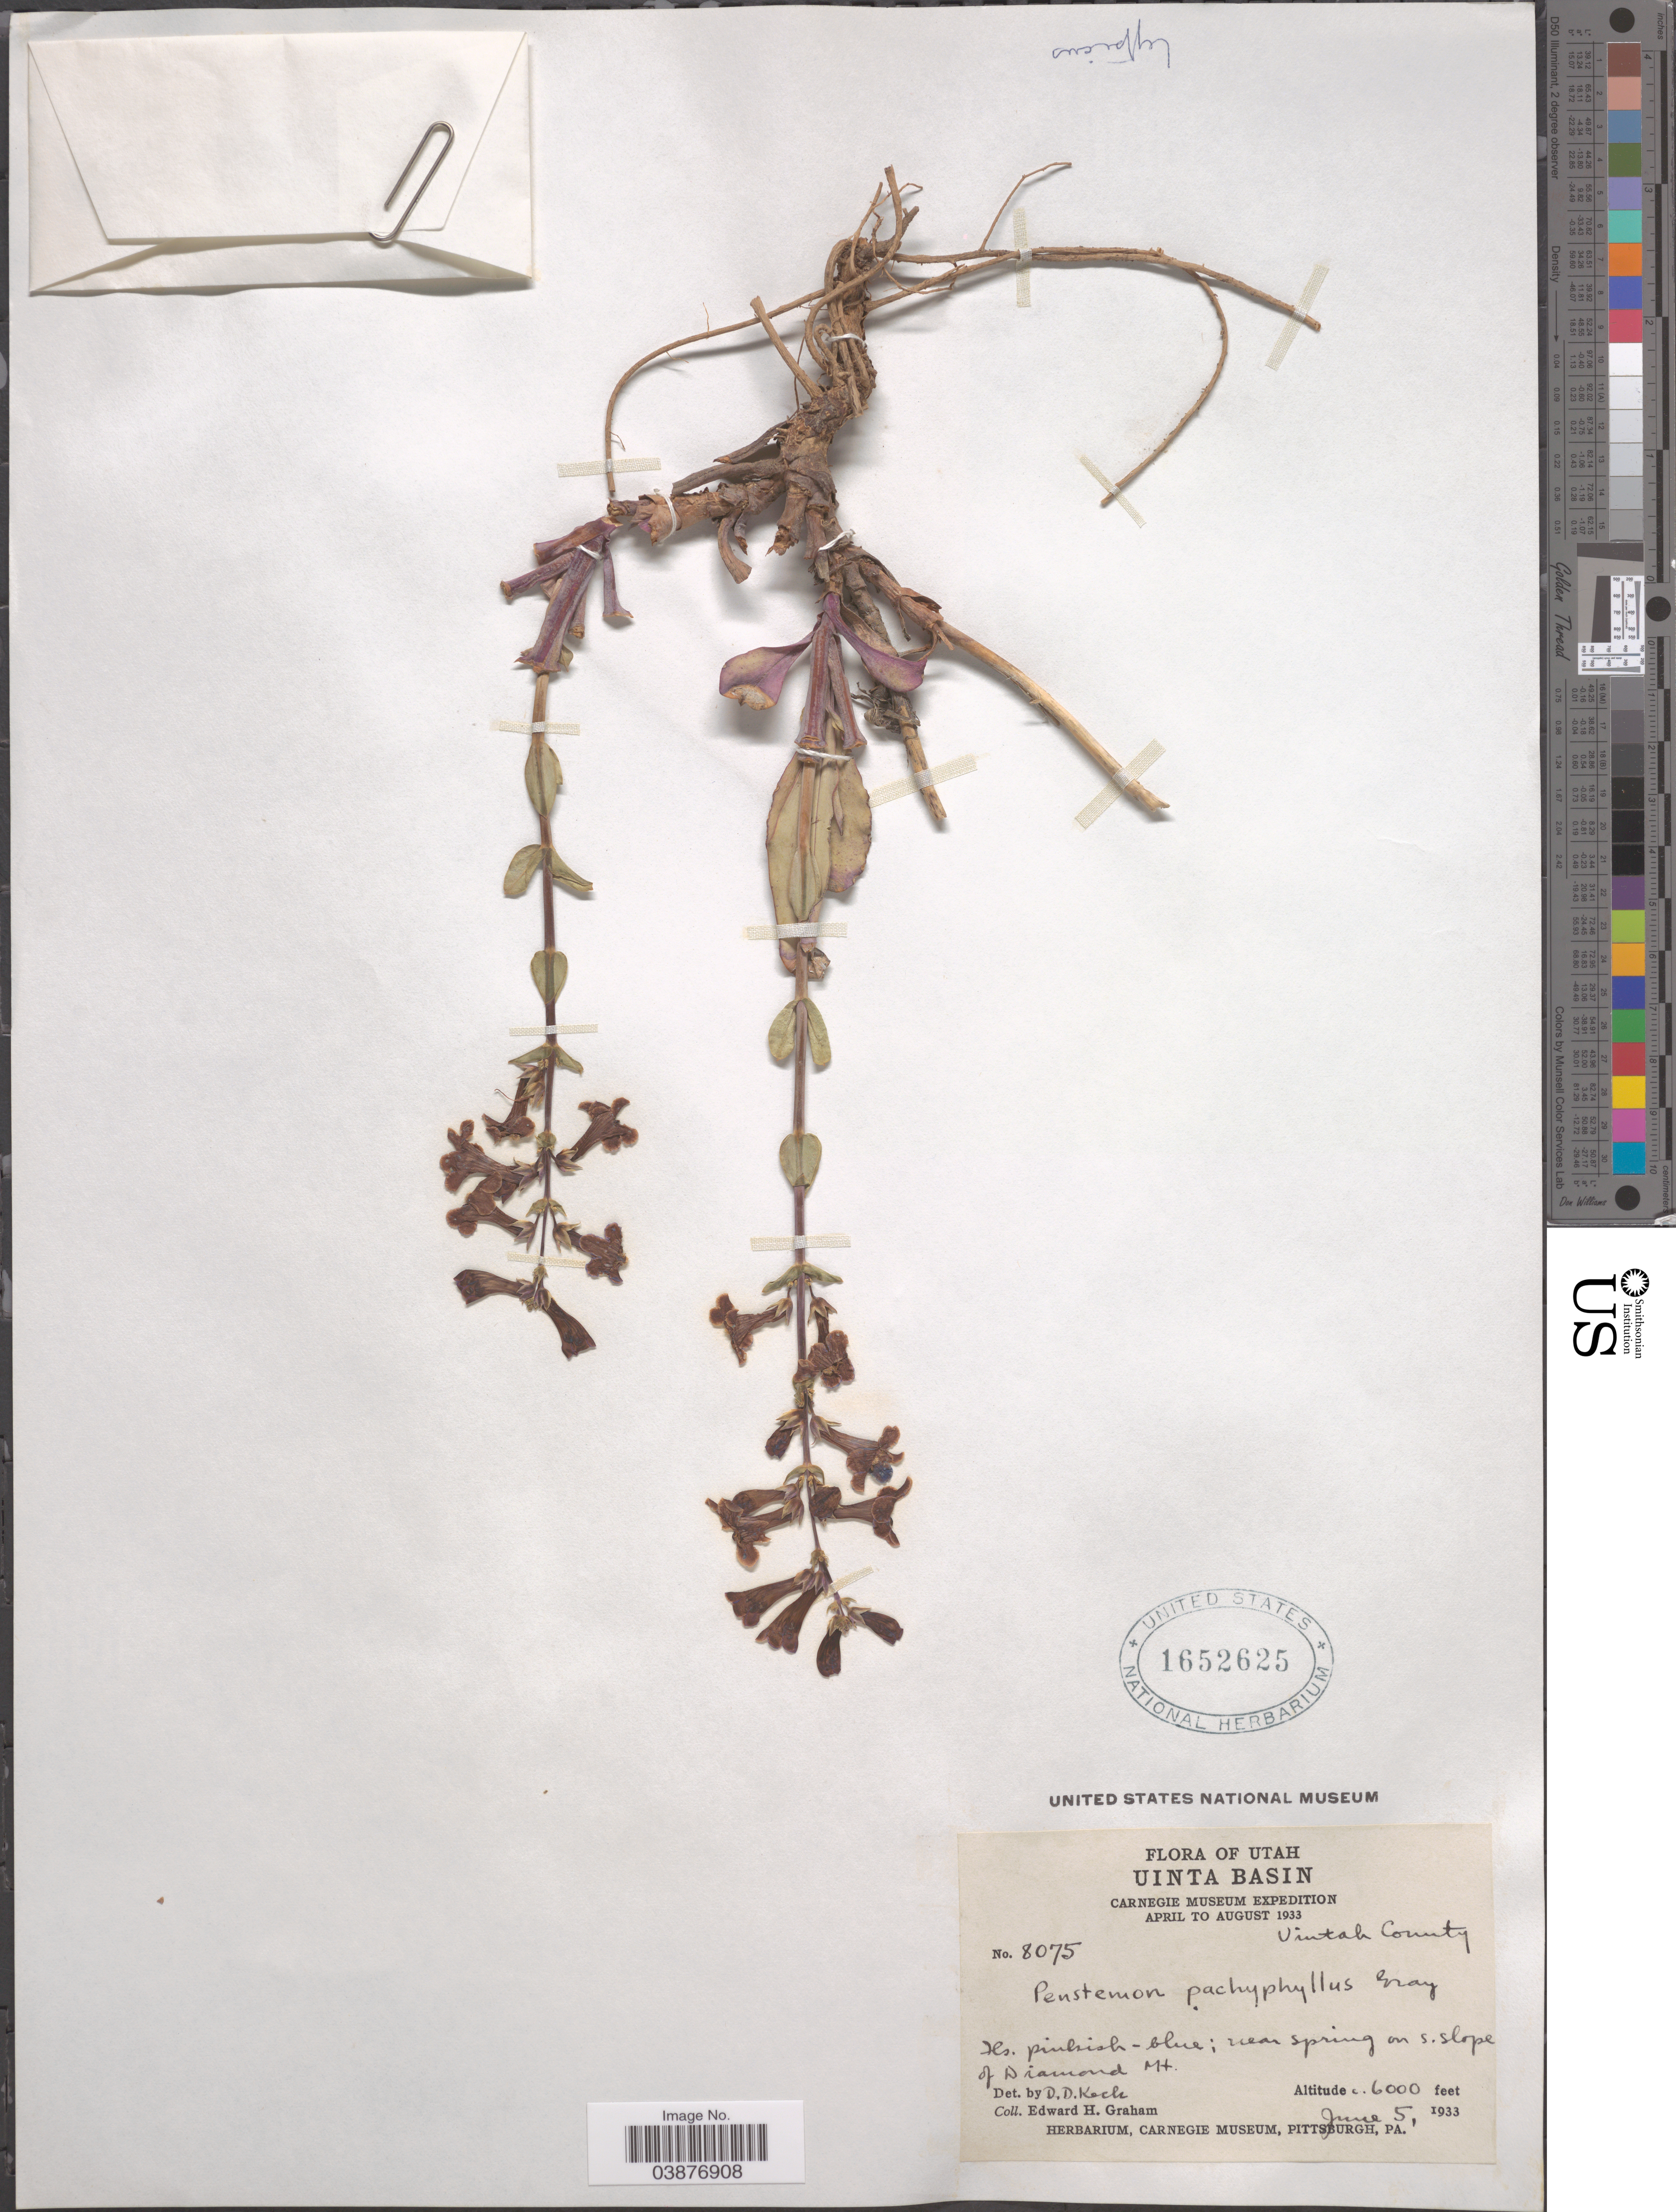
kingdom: Plantae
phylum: Tracheophyta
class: Magnoliopsida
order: Lamiales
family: Plantaginaceae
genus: Penstemon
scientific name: Penstemon pachyphyllus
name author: A. Gray ex Rydb.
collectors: E. H. Graham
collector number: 8075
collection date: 1933-06-05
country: United States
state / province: Utah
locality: Uinta Basin. Uintah County. Near Spring on S. slope of Diamond Mt.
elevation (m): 1829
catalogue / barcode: US 1652625